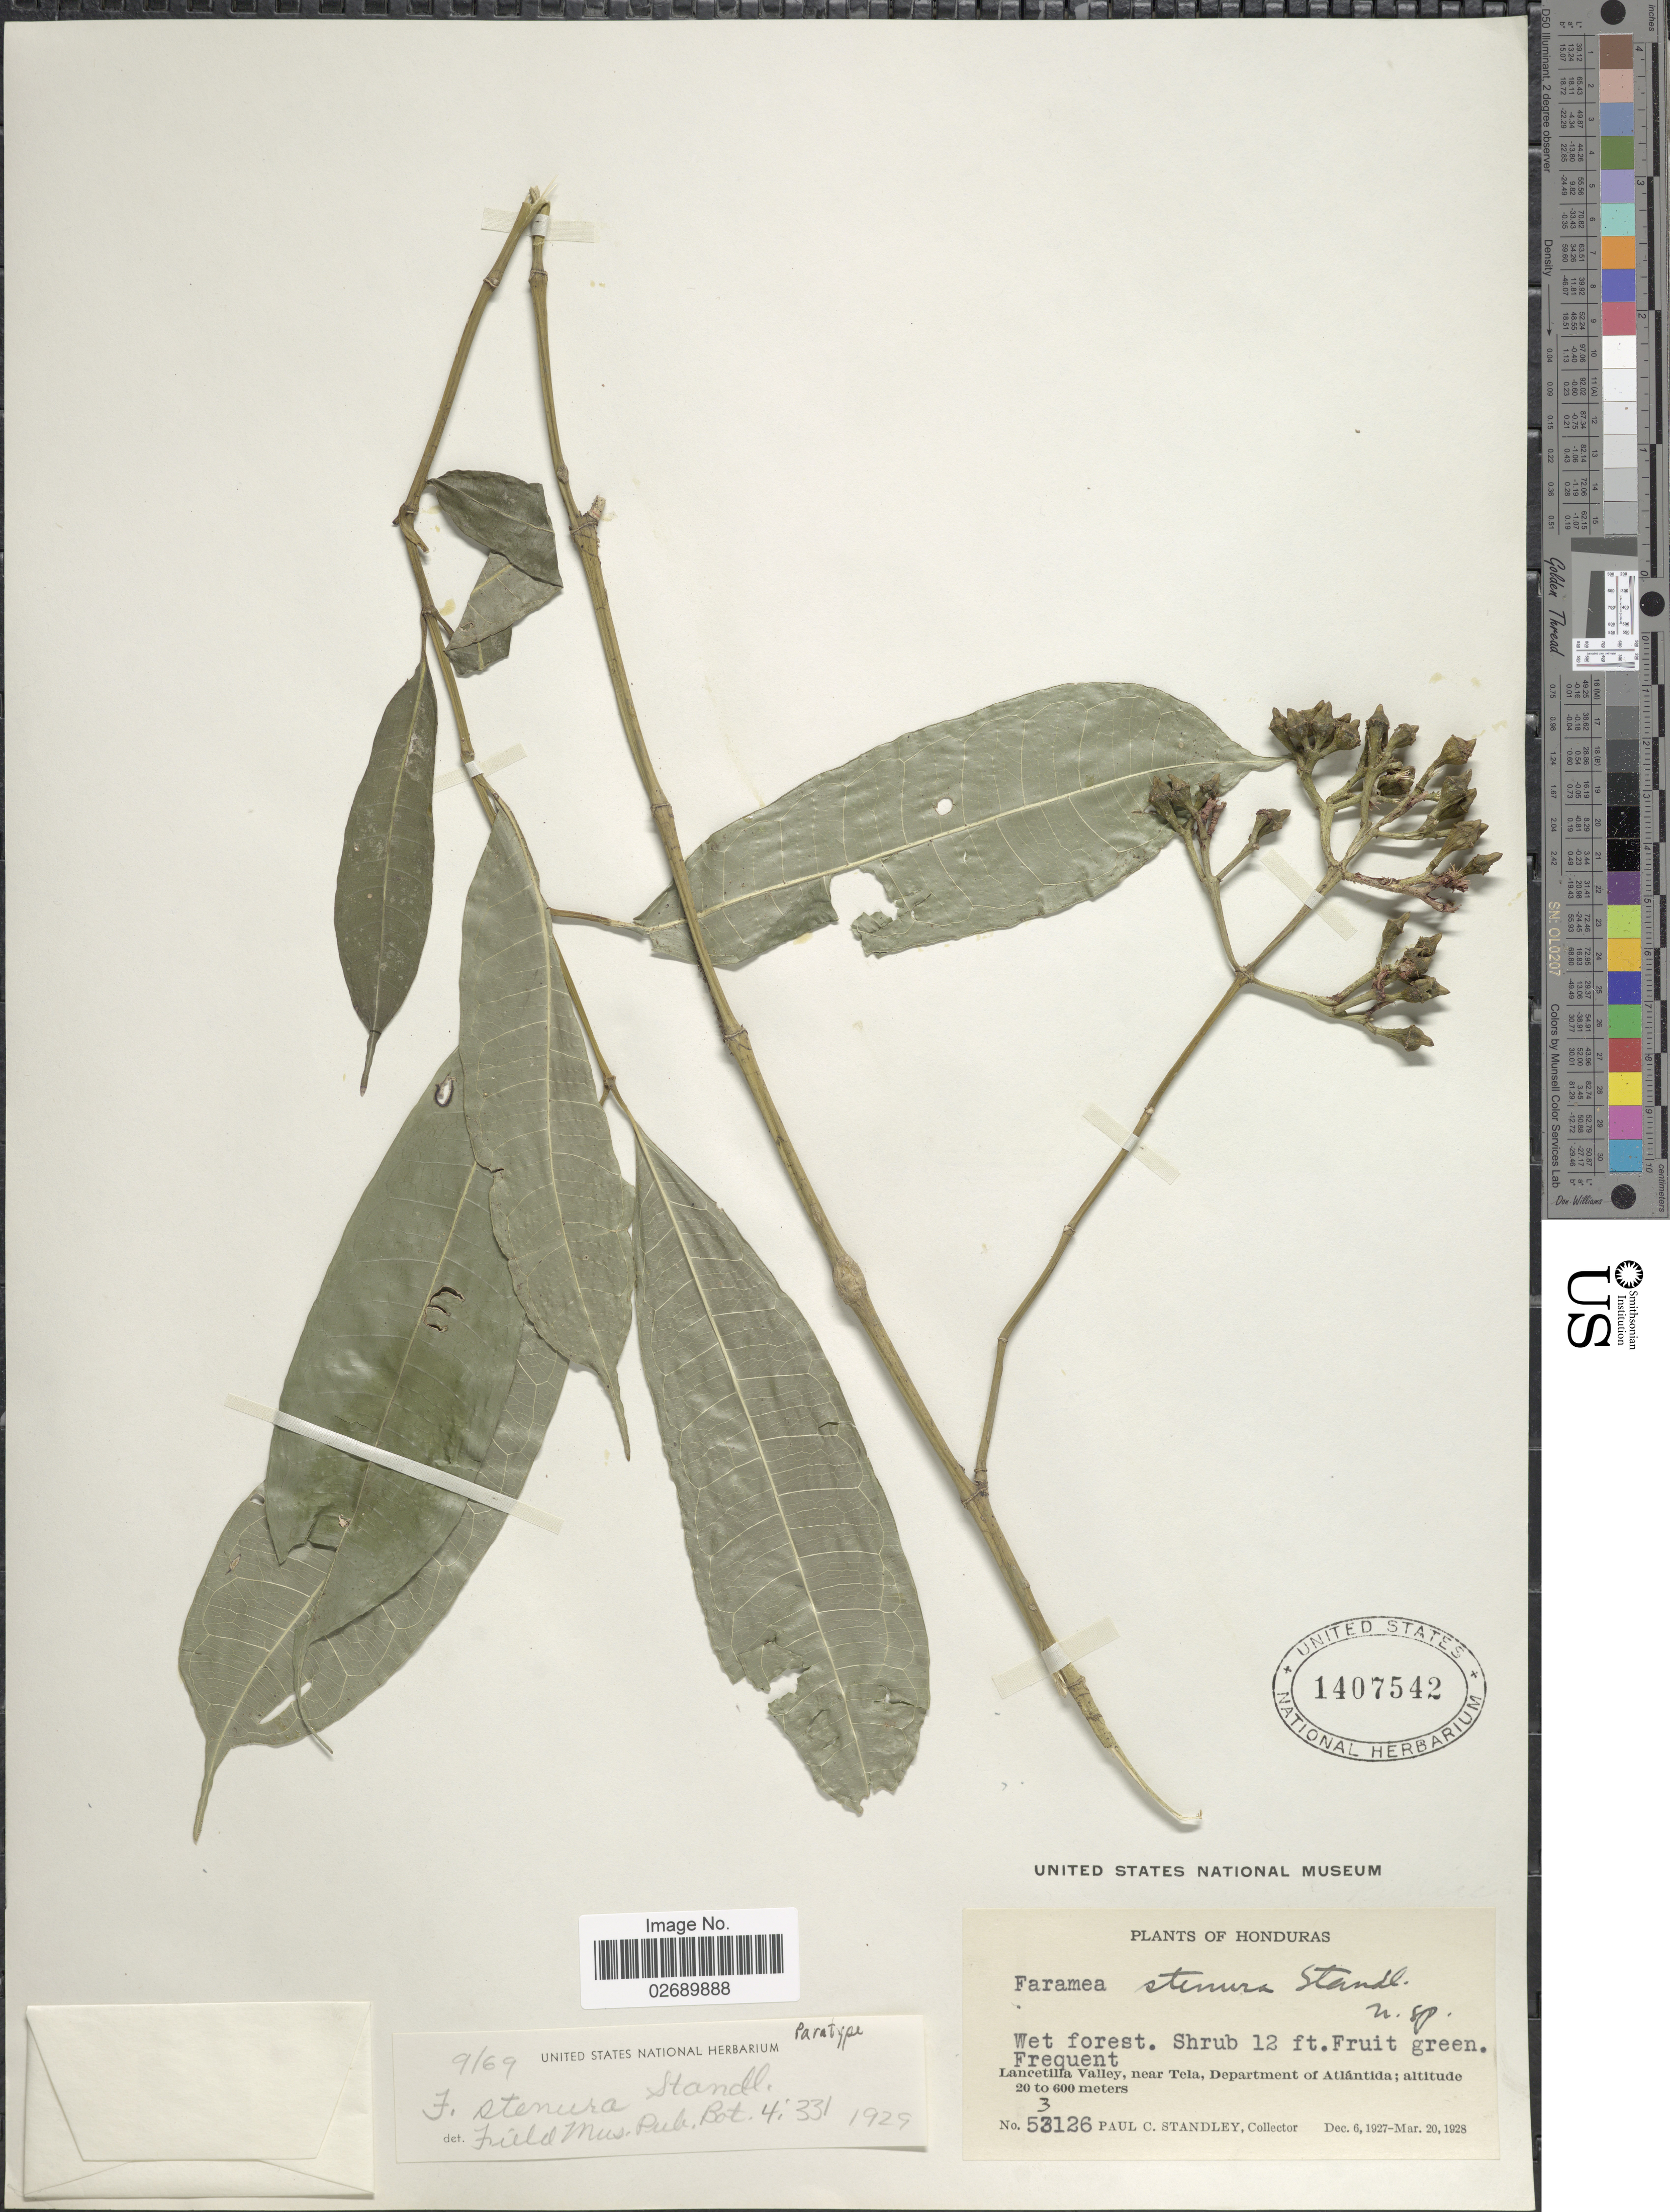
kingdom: Plantae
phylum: Tracheophyta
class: Magnoliopsida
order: Gentianales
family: Rubiaceae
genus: Faramea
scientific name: Faramea stenura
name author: Standl.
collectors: P. C. Standley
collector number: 53126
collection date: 1927-12-06/1928-03-20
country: Honduras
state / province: Atlántida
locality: Lancetilla Valley, near Tela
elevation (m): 20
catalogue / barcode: US 1407542